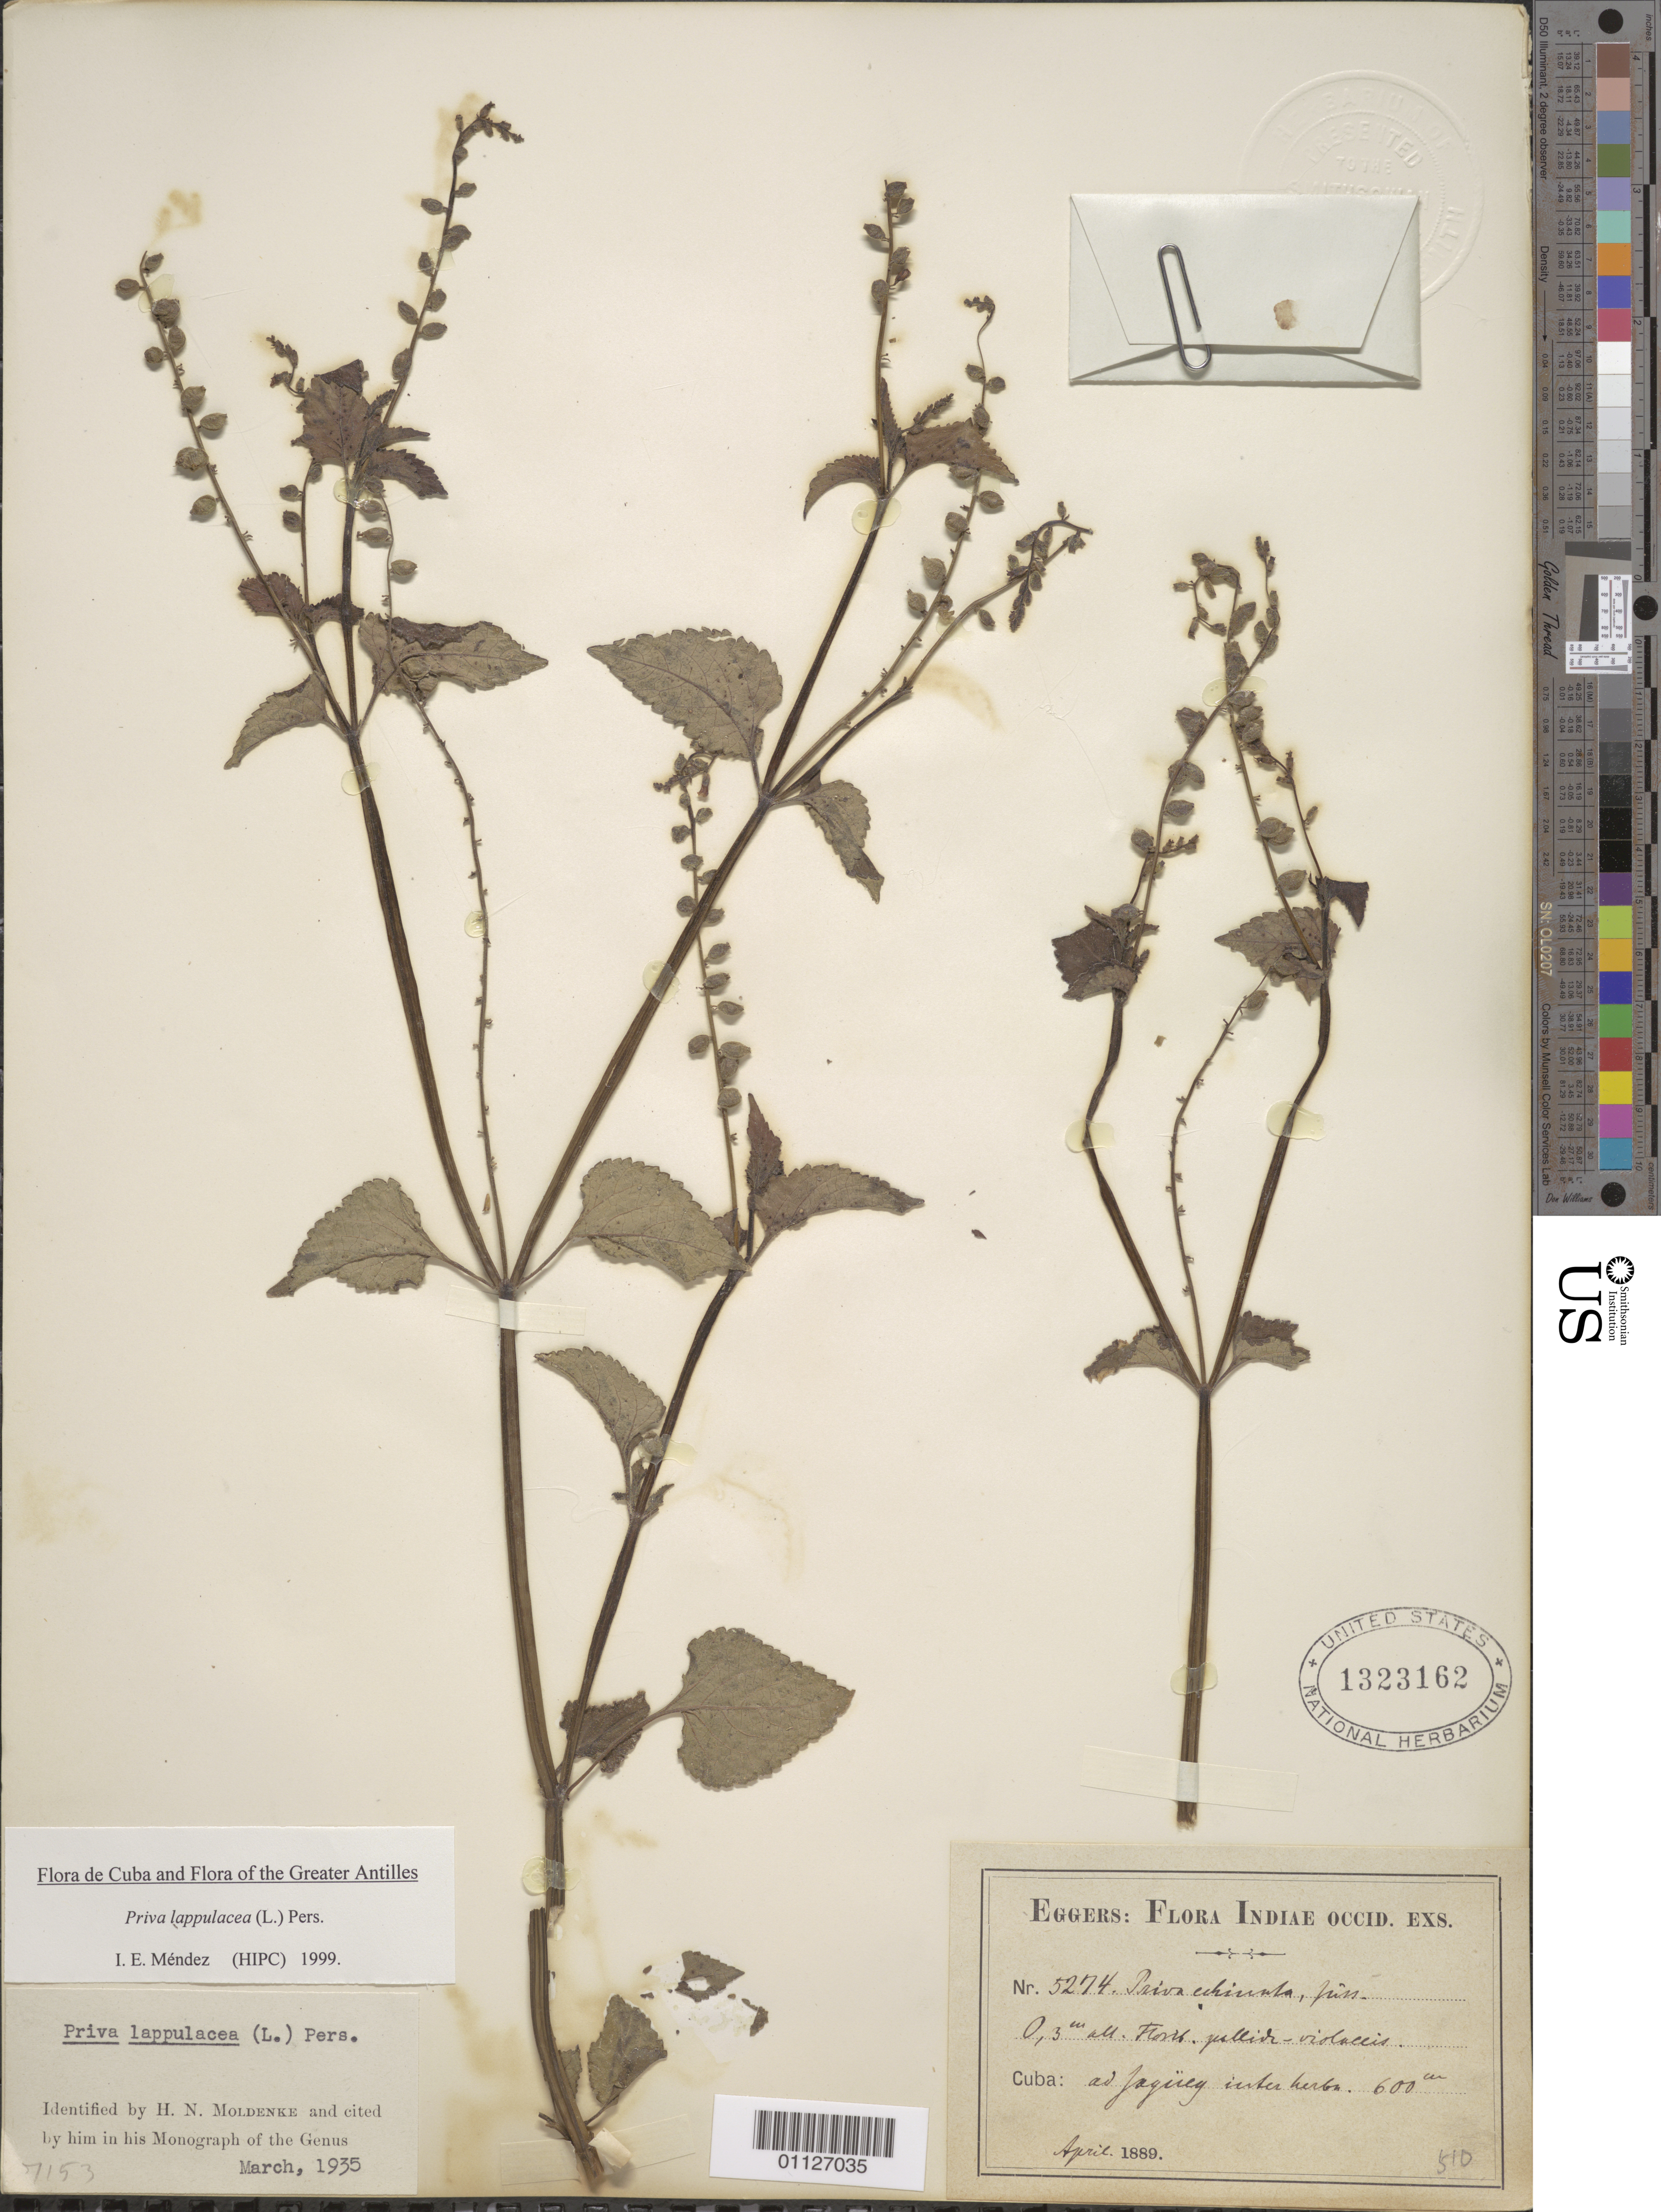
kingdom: Plantae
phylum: Tracheophyta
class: Magnoliopsida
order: Lamiales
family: Verbenaceae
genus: Priva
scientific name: Priva lappulacea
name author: (L.) Pers.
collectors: H. F. A. von Eggers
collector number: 5274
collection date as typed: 01 Apr 1889 to 30 Apr 1889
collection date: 1889-04-01/1889-04-30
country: Cuba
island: Cuba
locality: ad Jaguey inter herba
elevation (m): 600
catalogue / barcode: US 1323162